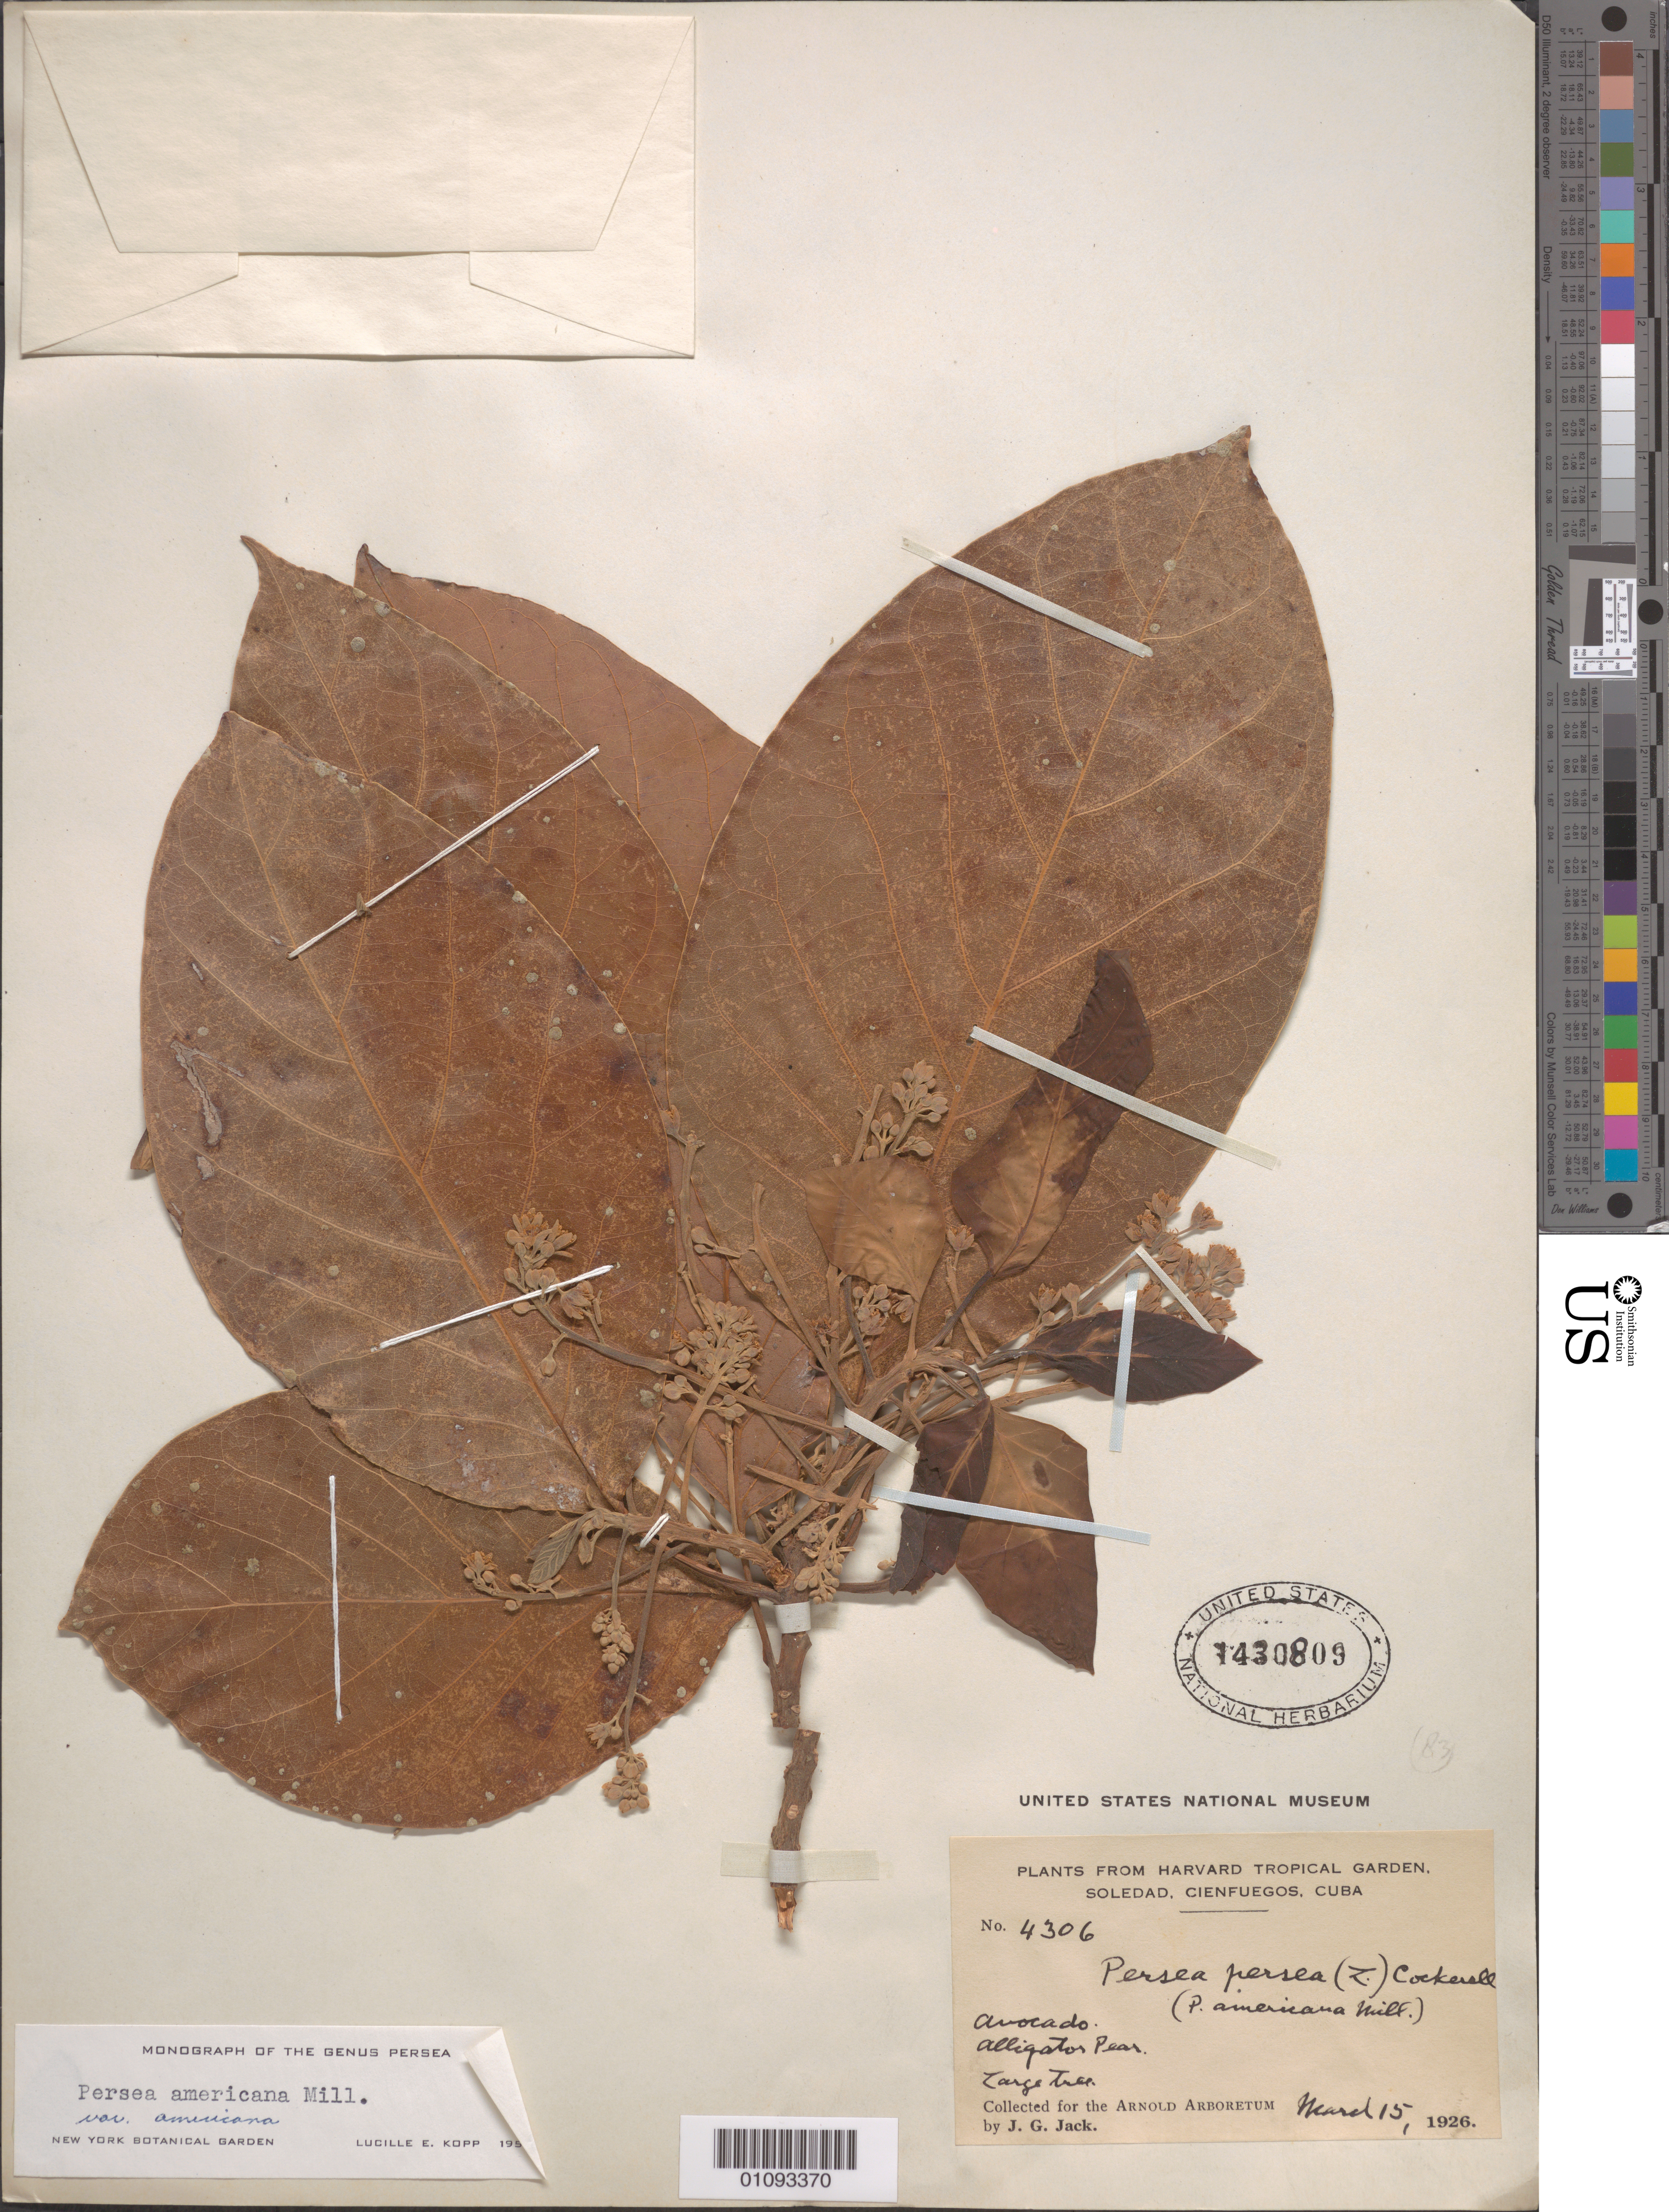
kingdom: Plantae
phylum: Tracheophyta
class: Magnoliopsida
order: Laurales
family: Lauraceae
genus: Persea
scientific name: Persea americana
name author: Mill.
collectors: J. G. Jack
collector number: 4306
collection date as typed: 15 Mar 1926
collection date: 1926-03-15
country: Cuba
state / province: Cienfuegos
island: Cuba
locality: Cienfuegos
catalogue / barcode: US 1430809